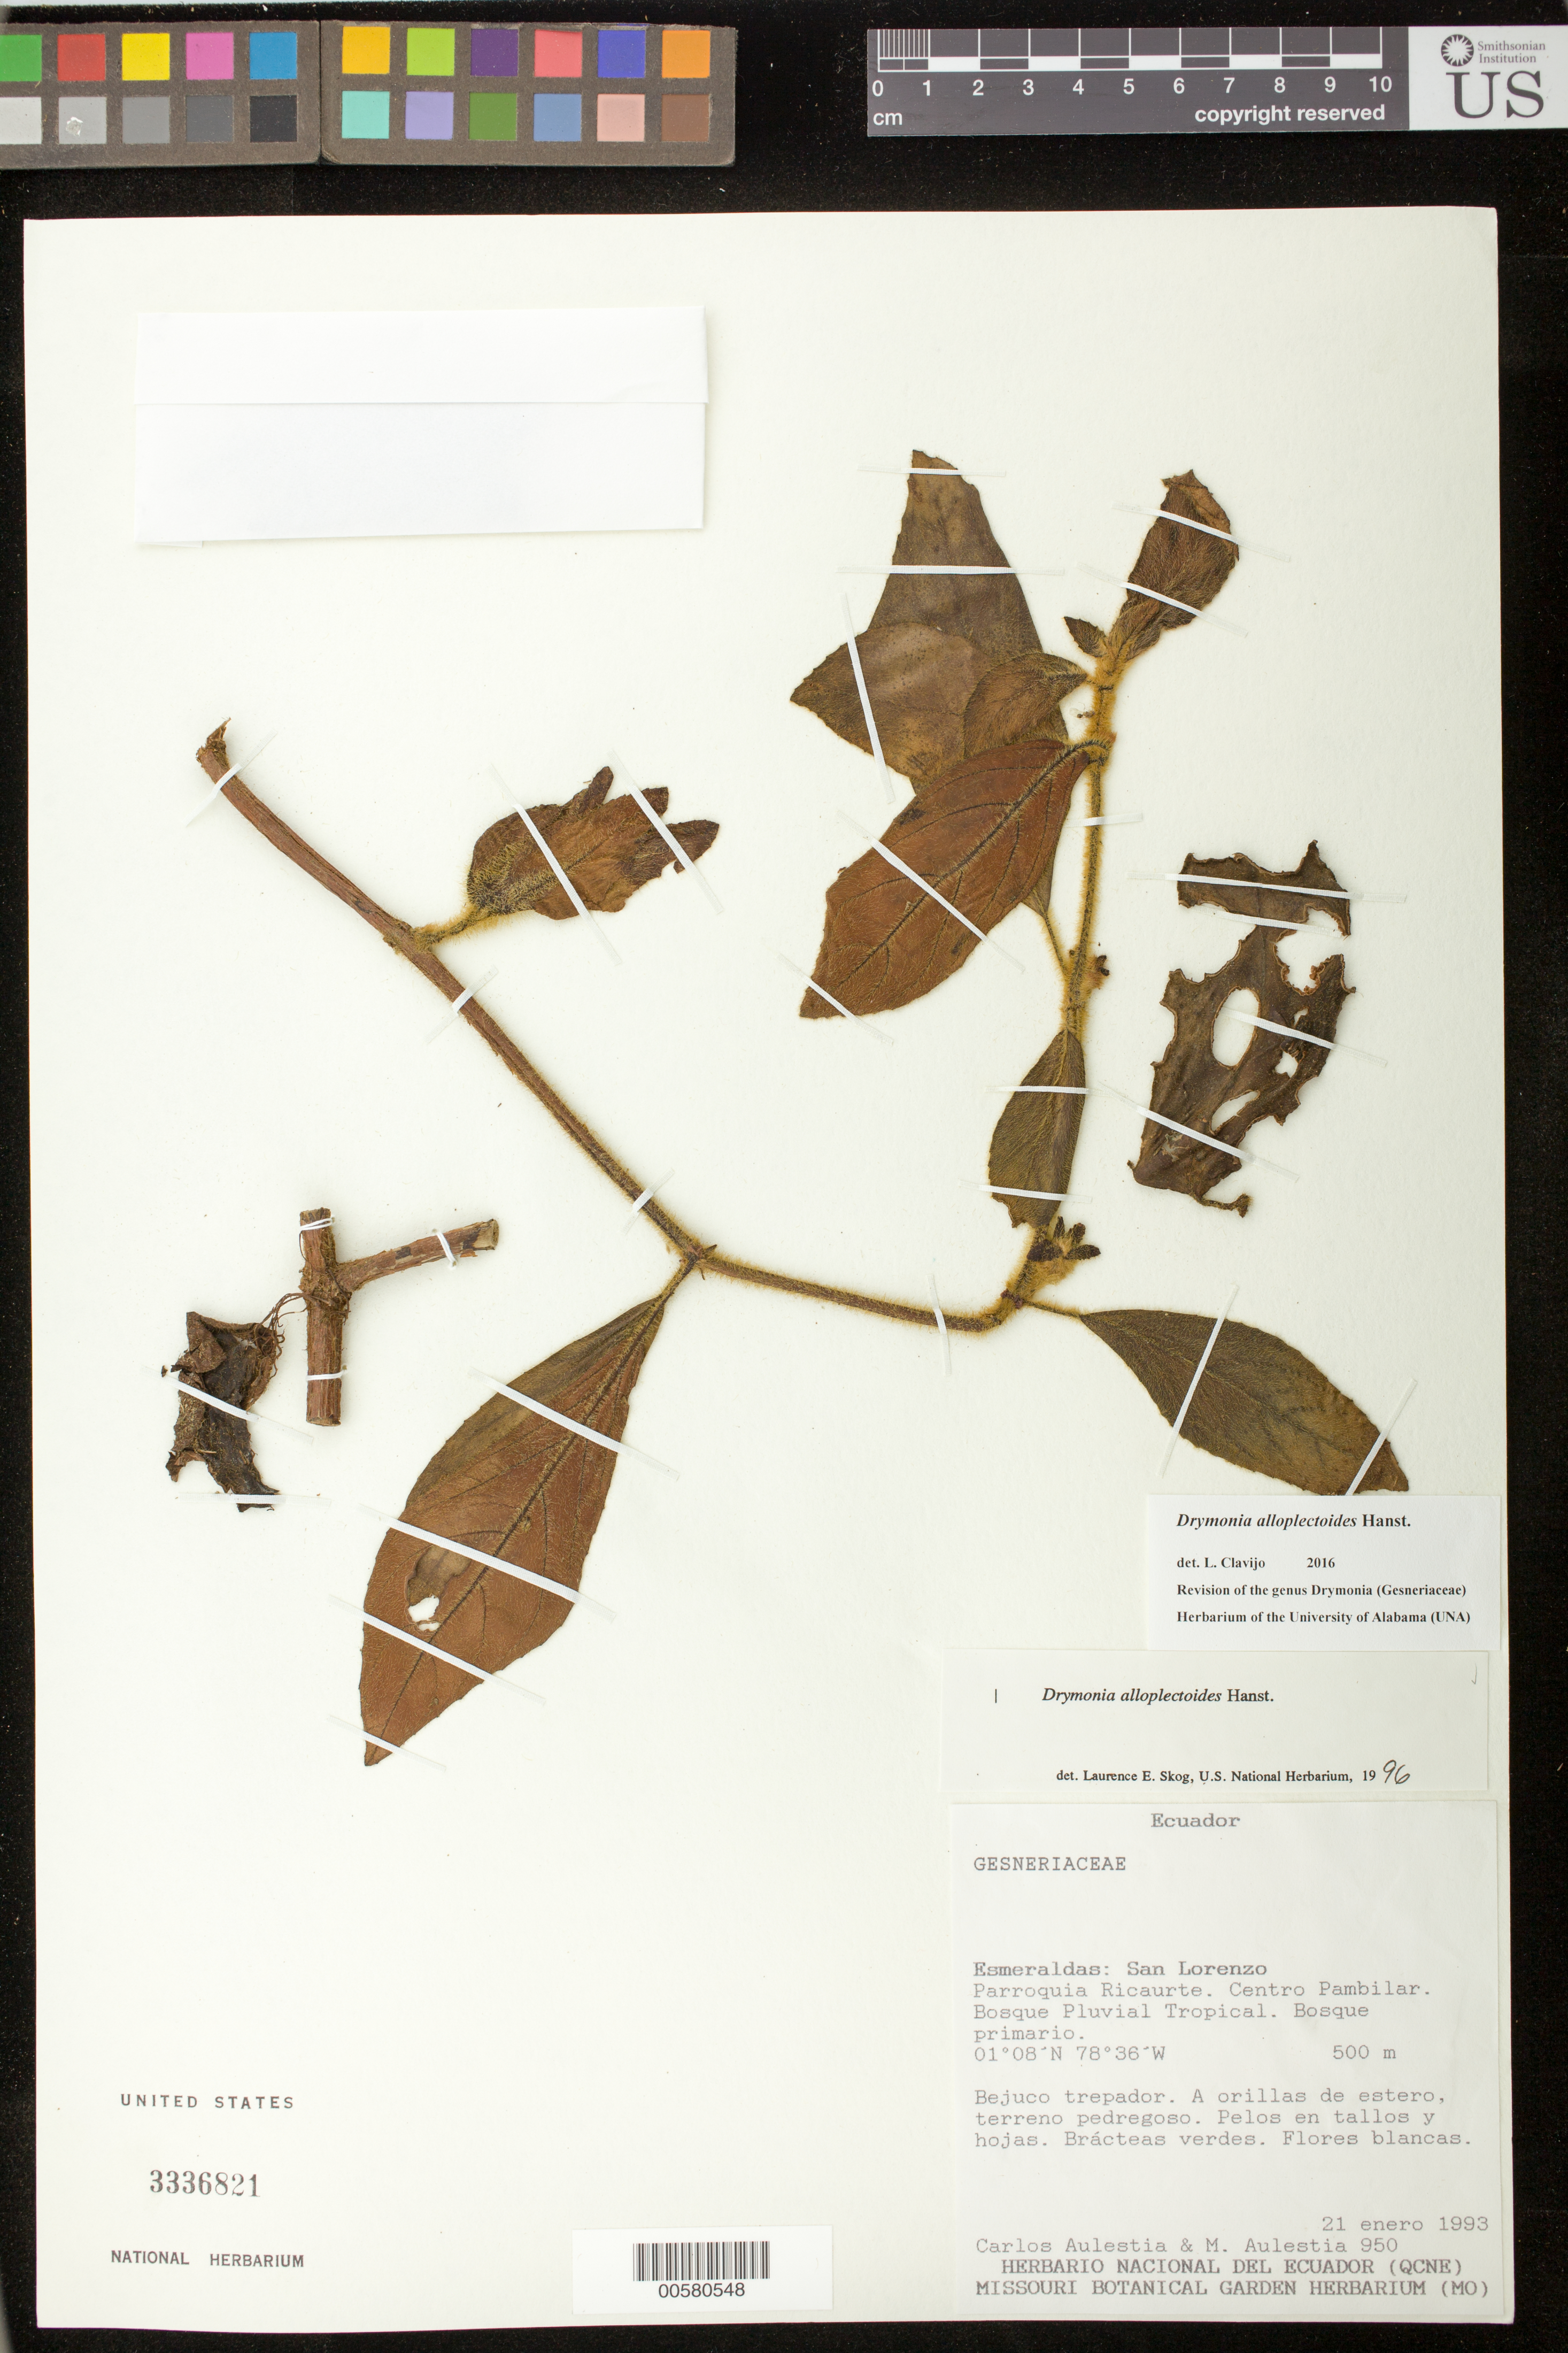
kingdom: Plantae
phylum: Tracheophyta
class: Magnoliopsida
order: Lamiales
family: Gesneriaceae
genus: Drymonia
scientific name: Drymonia alloplectoides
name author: Hanst.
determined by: Skog, Laurence E.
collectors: C. Aulestia & M. Aulestia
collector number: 950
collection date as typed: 21 Jan 1993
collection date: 1993-01-21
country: Ecuador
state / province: Esmeraldas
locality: San Lorenzo, Parroquia Ricaurte; Centro Pambilar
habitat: Bosque pluvial tropical; bosque primario; a orillas de estero,terreno pedregoso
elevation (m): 500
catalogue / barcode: US 3336821